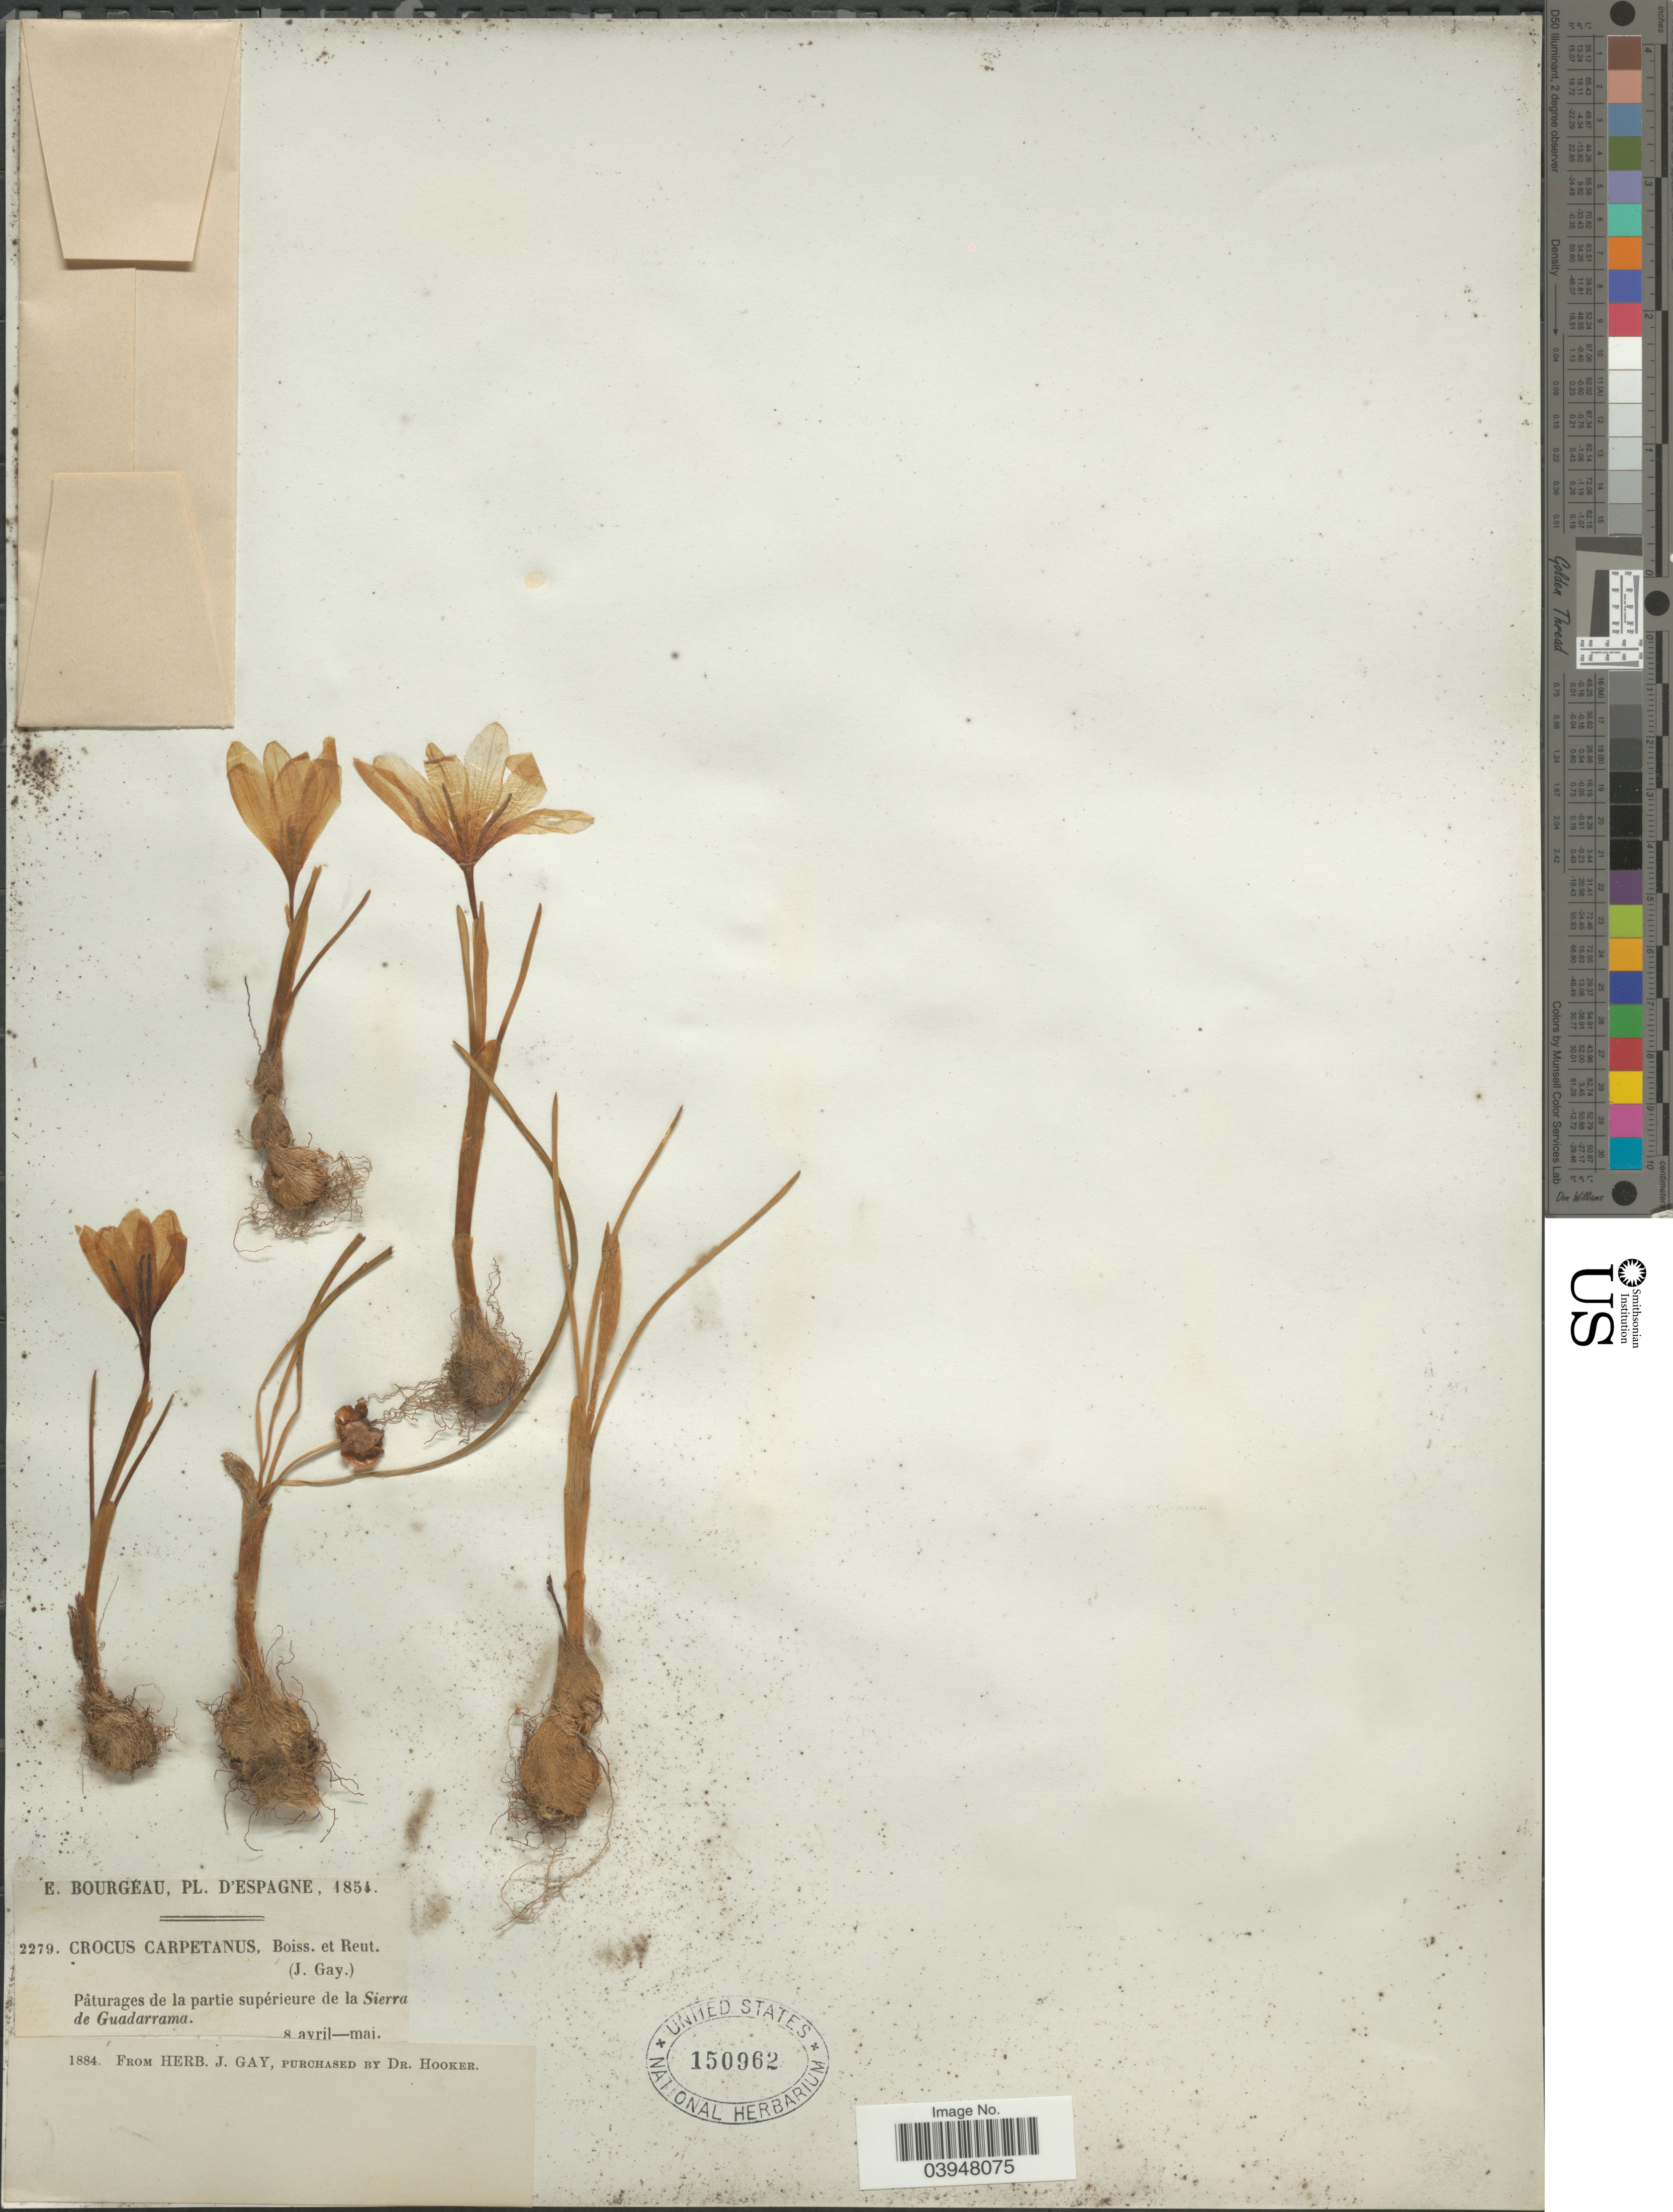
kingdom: Plantae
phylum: Tracheophyta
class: Liliopsida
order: Asparagales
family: Iridaceae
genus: Crocus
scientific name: Crocus carpetanus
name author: Boiss. & Reut.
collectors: E. Bourgeau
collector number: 2279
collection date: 1854-04-08/1854-05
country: Spain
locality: Pâturages de la partie supérieure de la Sierra de Guadarrama.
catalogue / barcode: US 150962